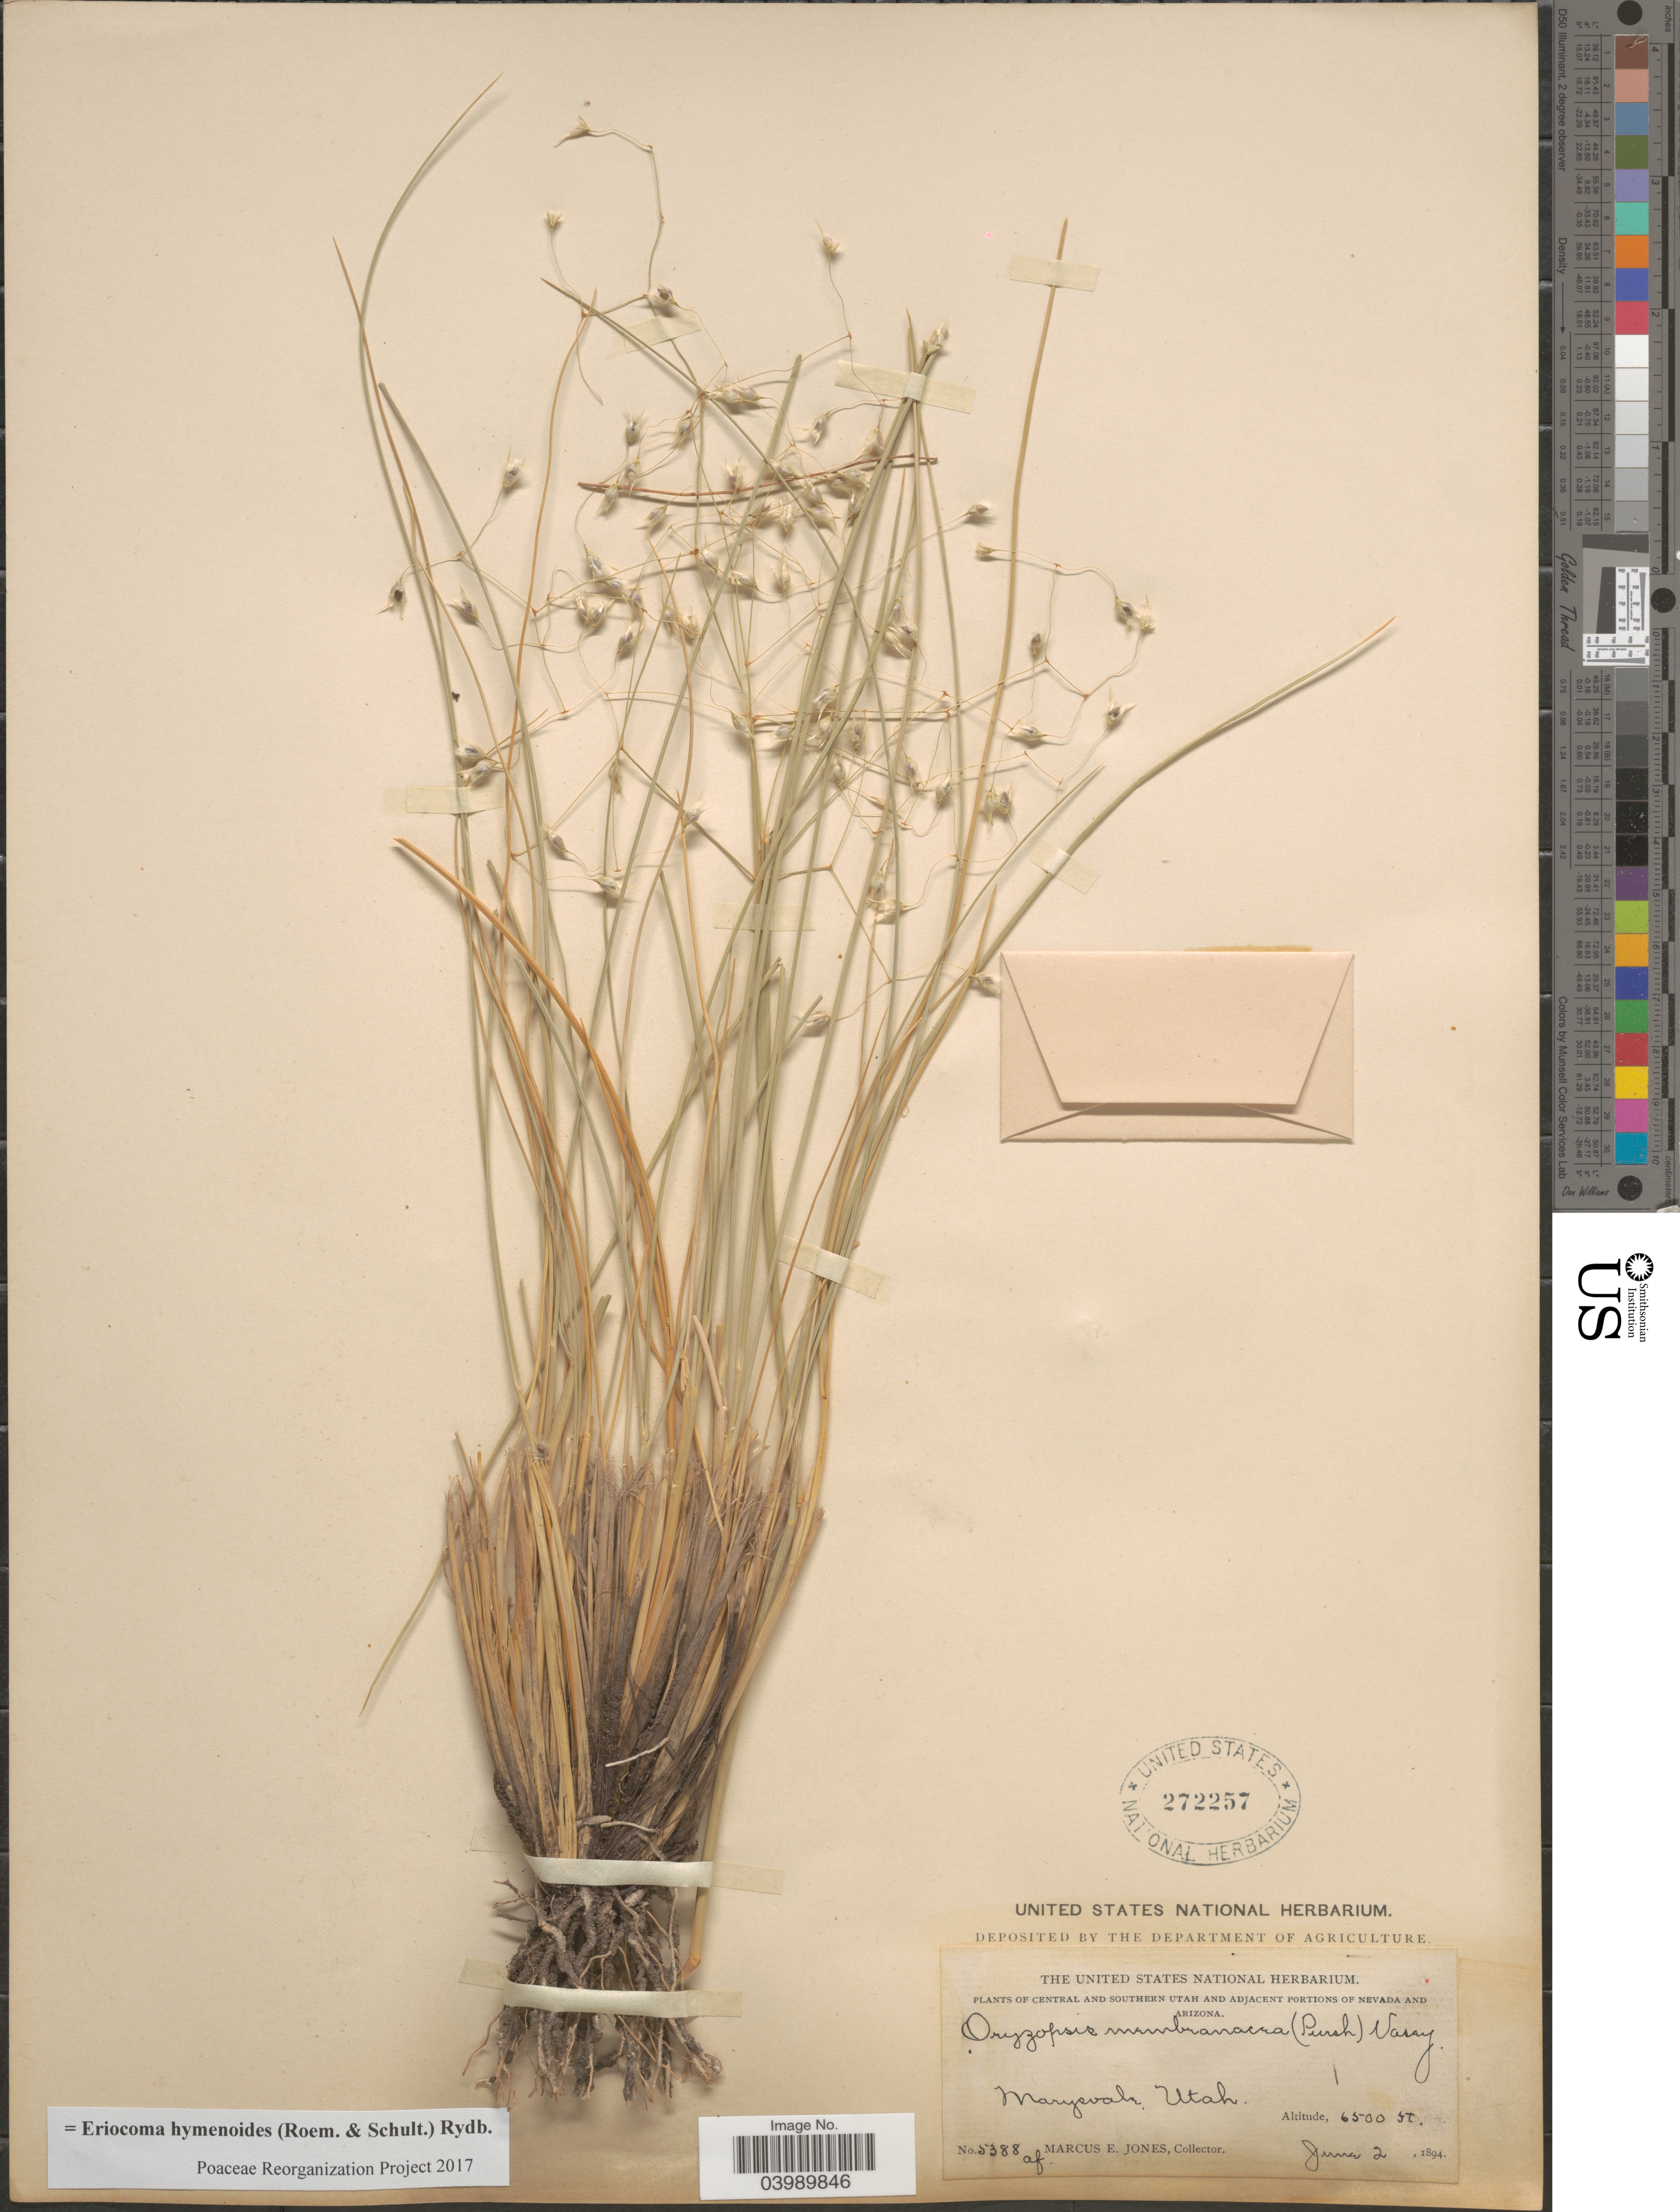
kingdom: Plantae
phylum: Tracheophyta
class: Liliopsida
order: Poales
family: Poaceae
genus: Eriocoma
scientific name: Eriocoma hymenoides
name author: (Roem. & Schult.) Rydb.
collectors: M. E. Jones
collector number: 5388af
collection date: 1894-06-02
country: United States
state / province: Utah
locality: Central and Southern Utah. Marysvale.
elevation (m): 1981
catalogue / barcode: US 272257